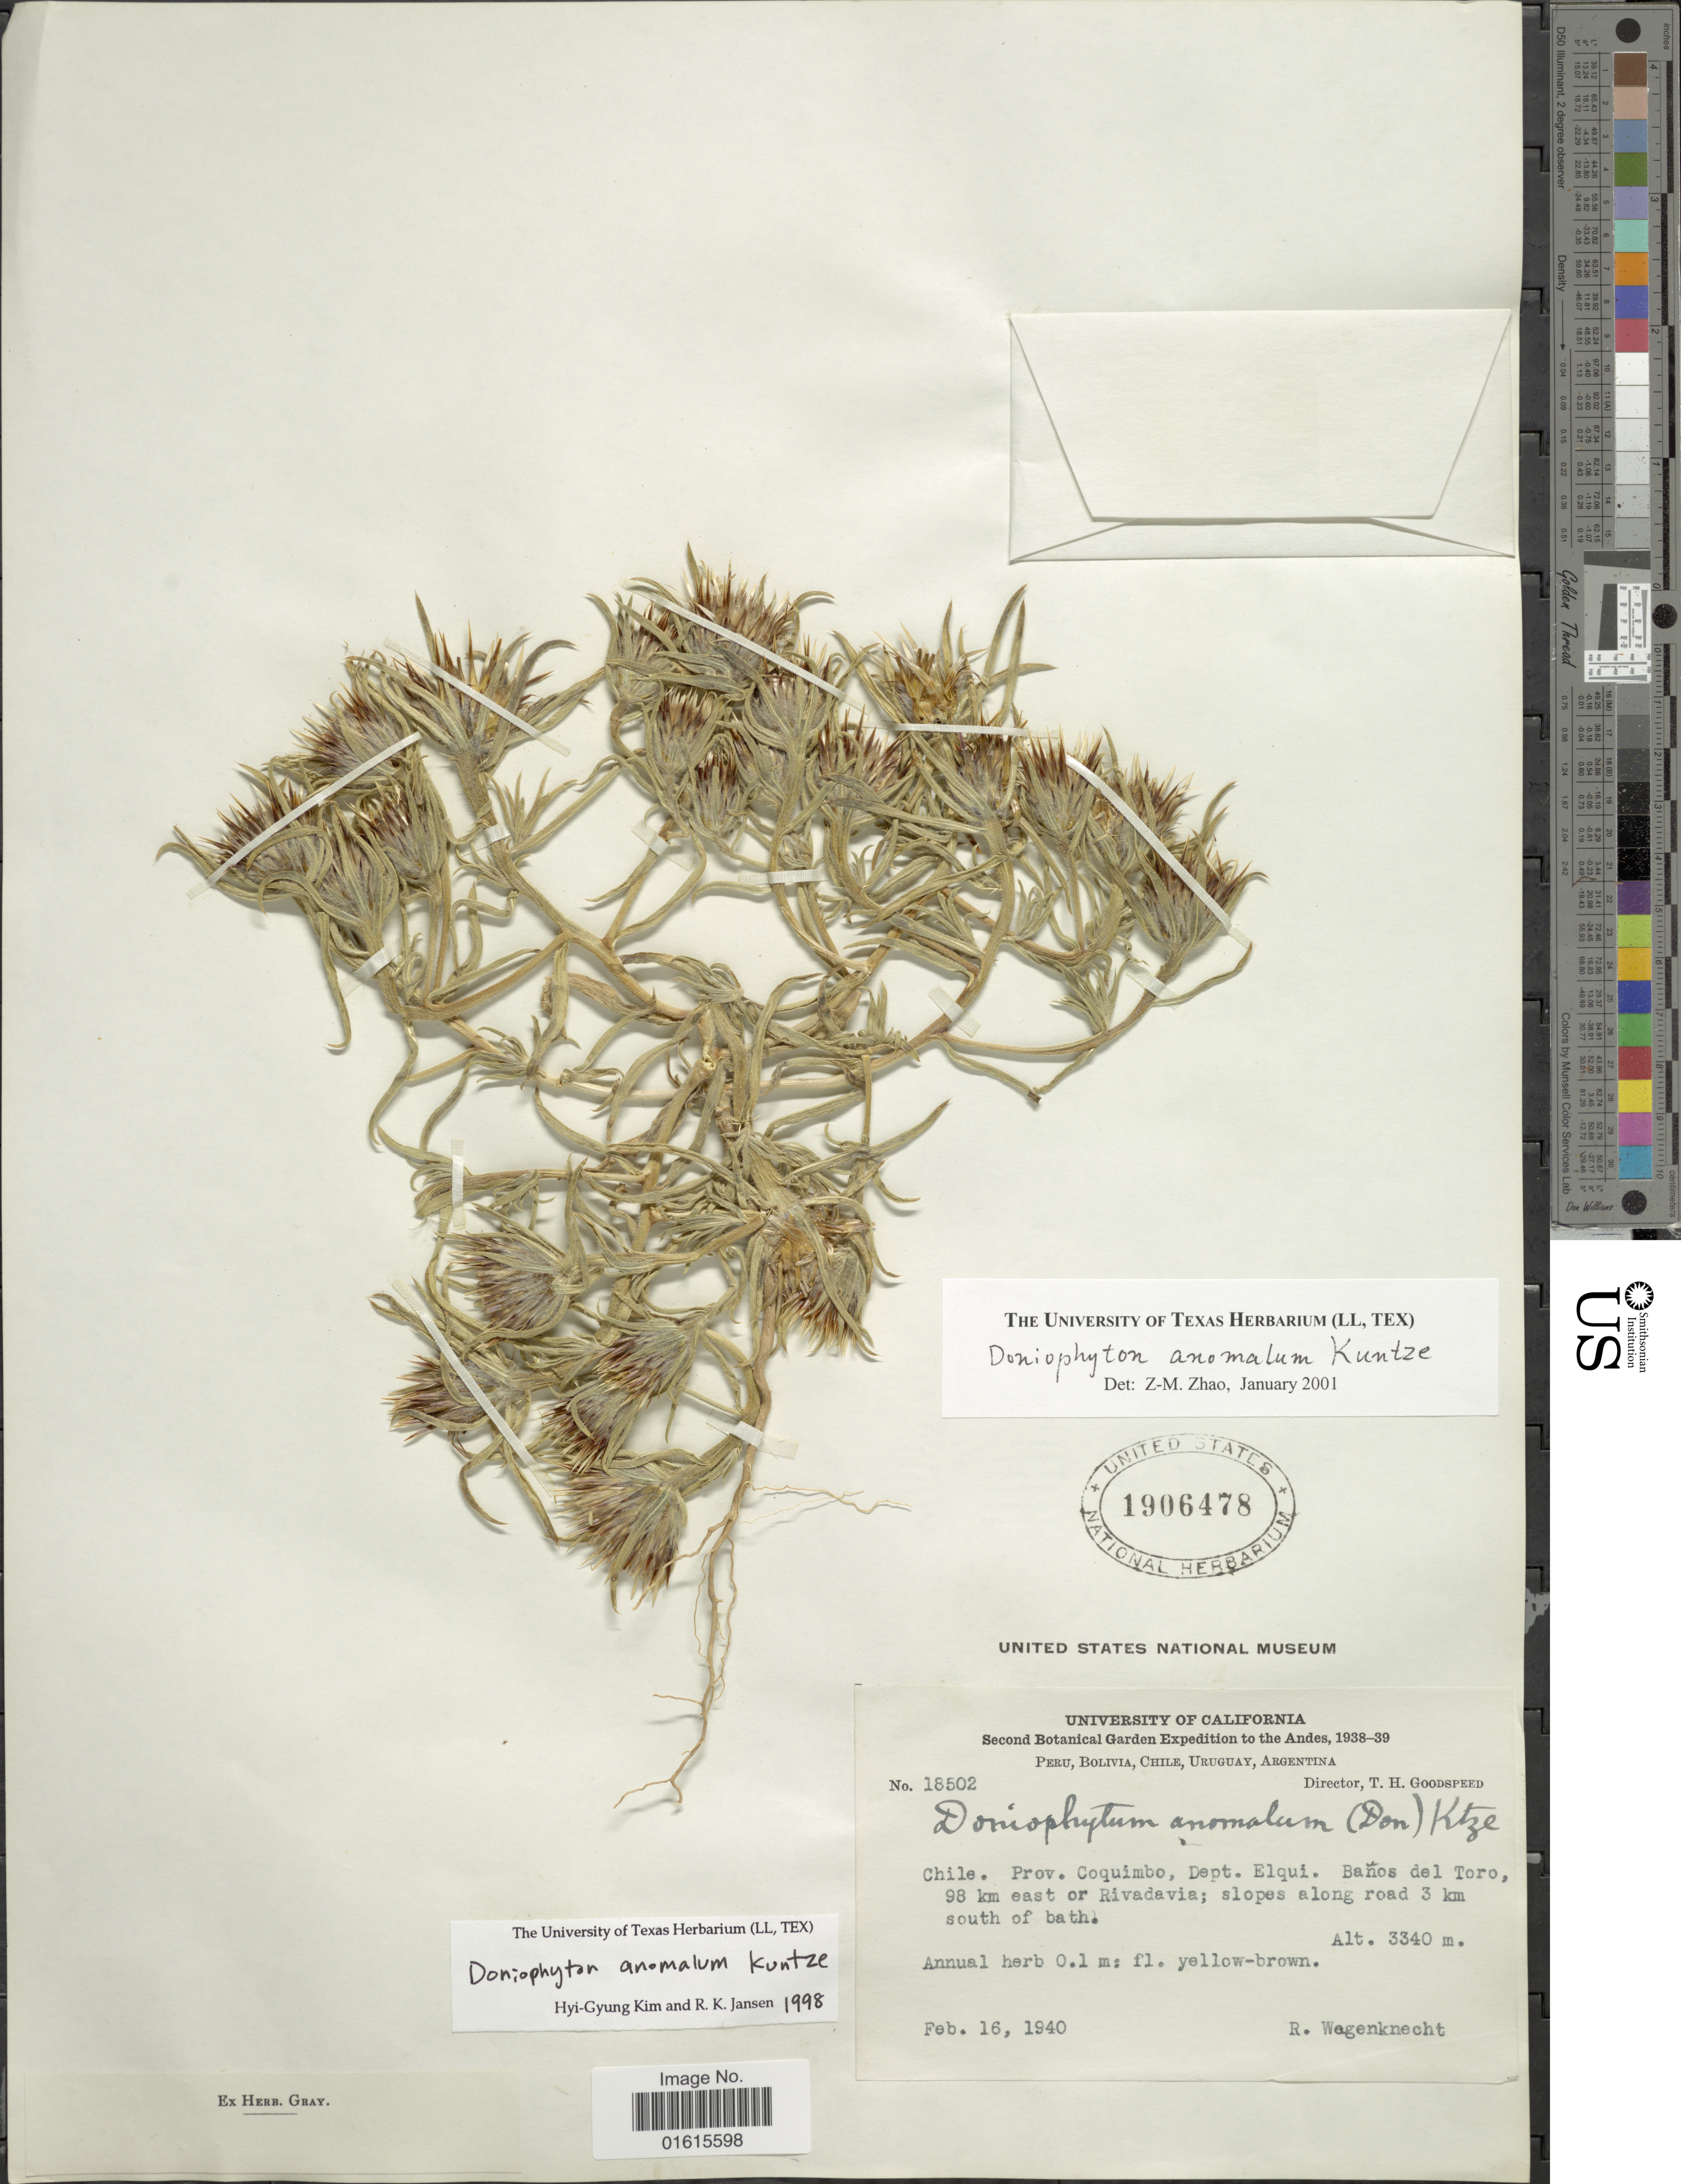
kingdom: Plantae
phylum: Tracheophyta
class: Magnoliopsida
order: Asterales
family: Asteraceae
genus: Doniophyton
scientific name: Doniophyton anomalum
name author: (D. Don) Kurtz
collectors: R. Wagenknecht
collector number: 18502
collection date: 1940-02-16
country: Chile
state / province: Coquimbo (IV)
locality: Dept. Elqui. Banos del Toro, 98 km east of Rivadavia; slopes along road 3 km south of bath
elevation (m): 3340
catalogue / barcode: US 1906478